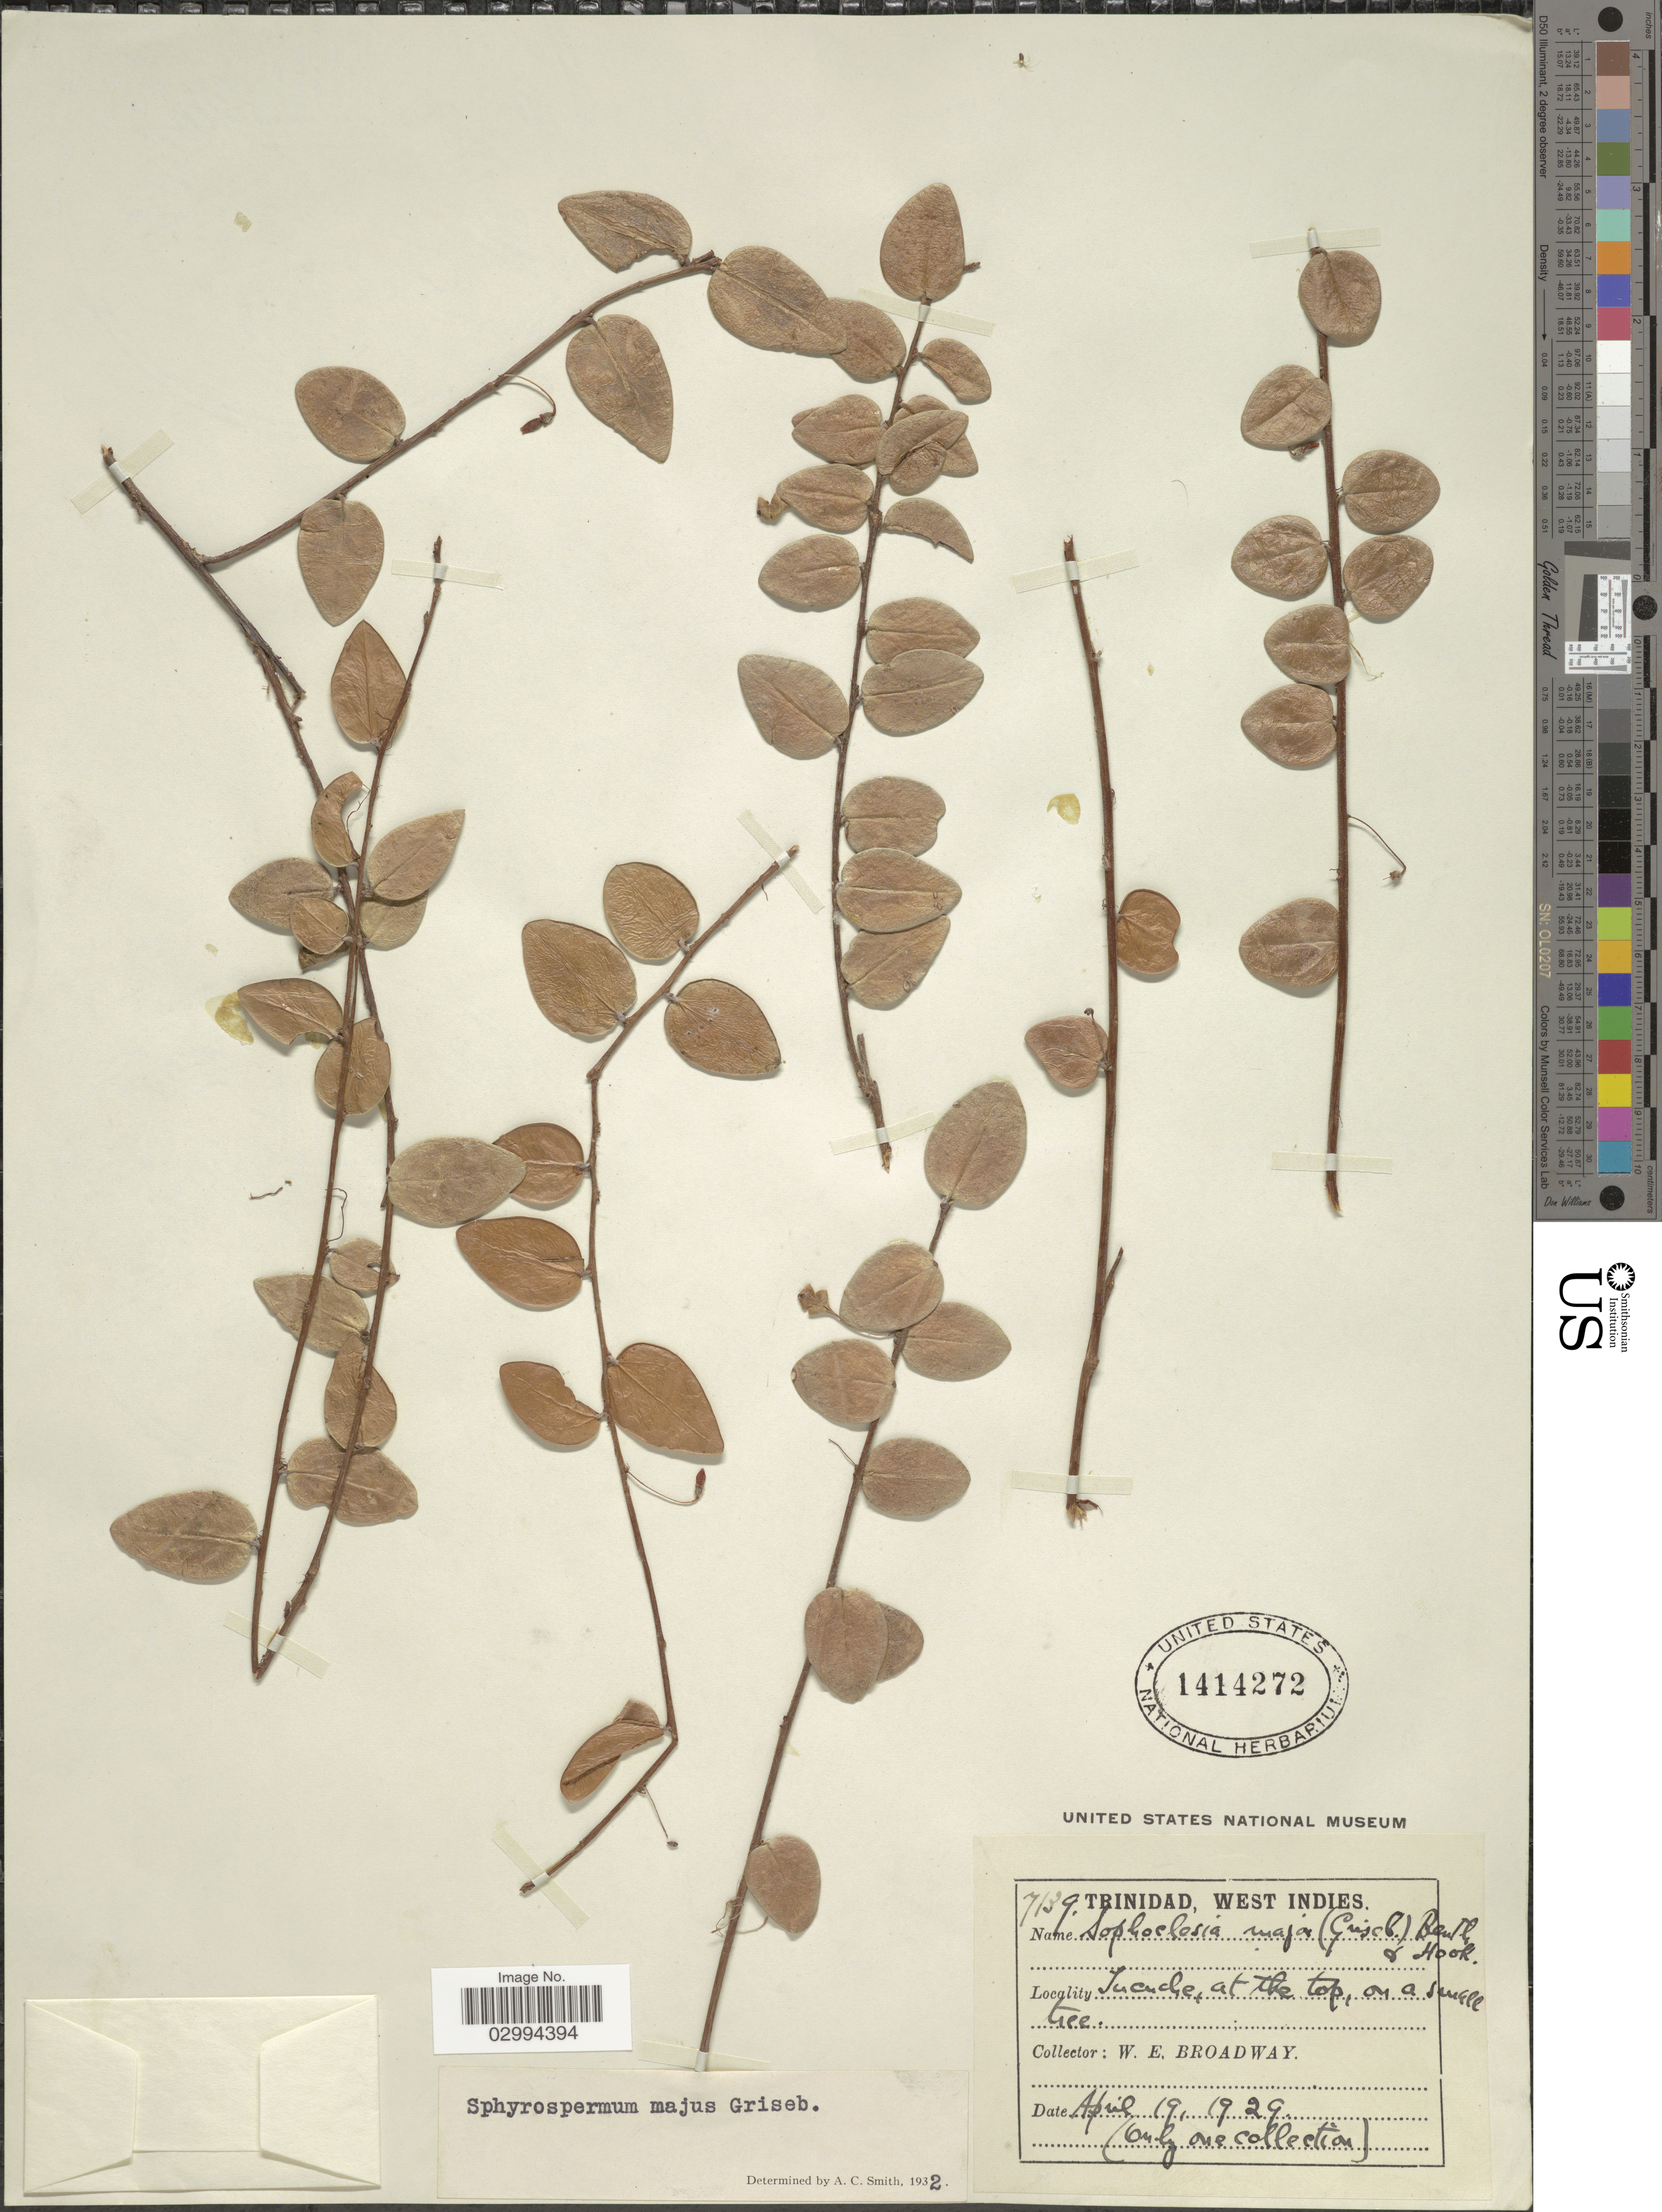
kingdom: Plantae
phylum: Tracheophyta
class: Magnoliopsida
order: Ericales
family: Ericaceae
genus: Sphyrospermum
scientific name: Sphyrospermum majus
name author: Griseb.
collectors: W. E. Broadway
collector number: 7139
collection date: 1929-04-19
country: Trinidad and Tobago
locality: Trinidad, West Indies, Turure.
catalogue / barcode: US 1414272